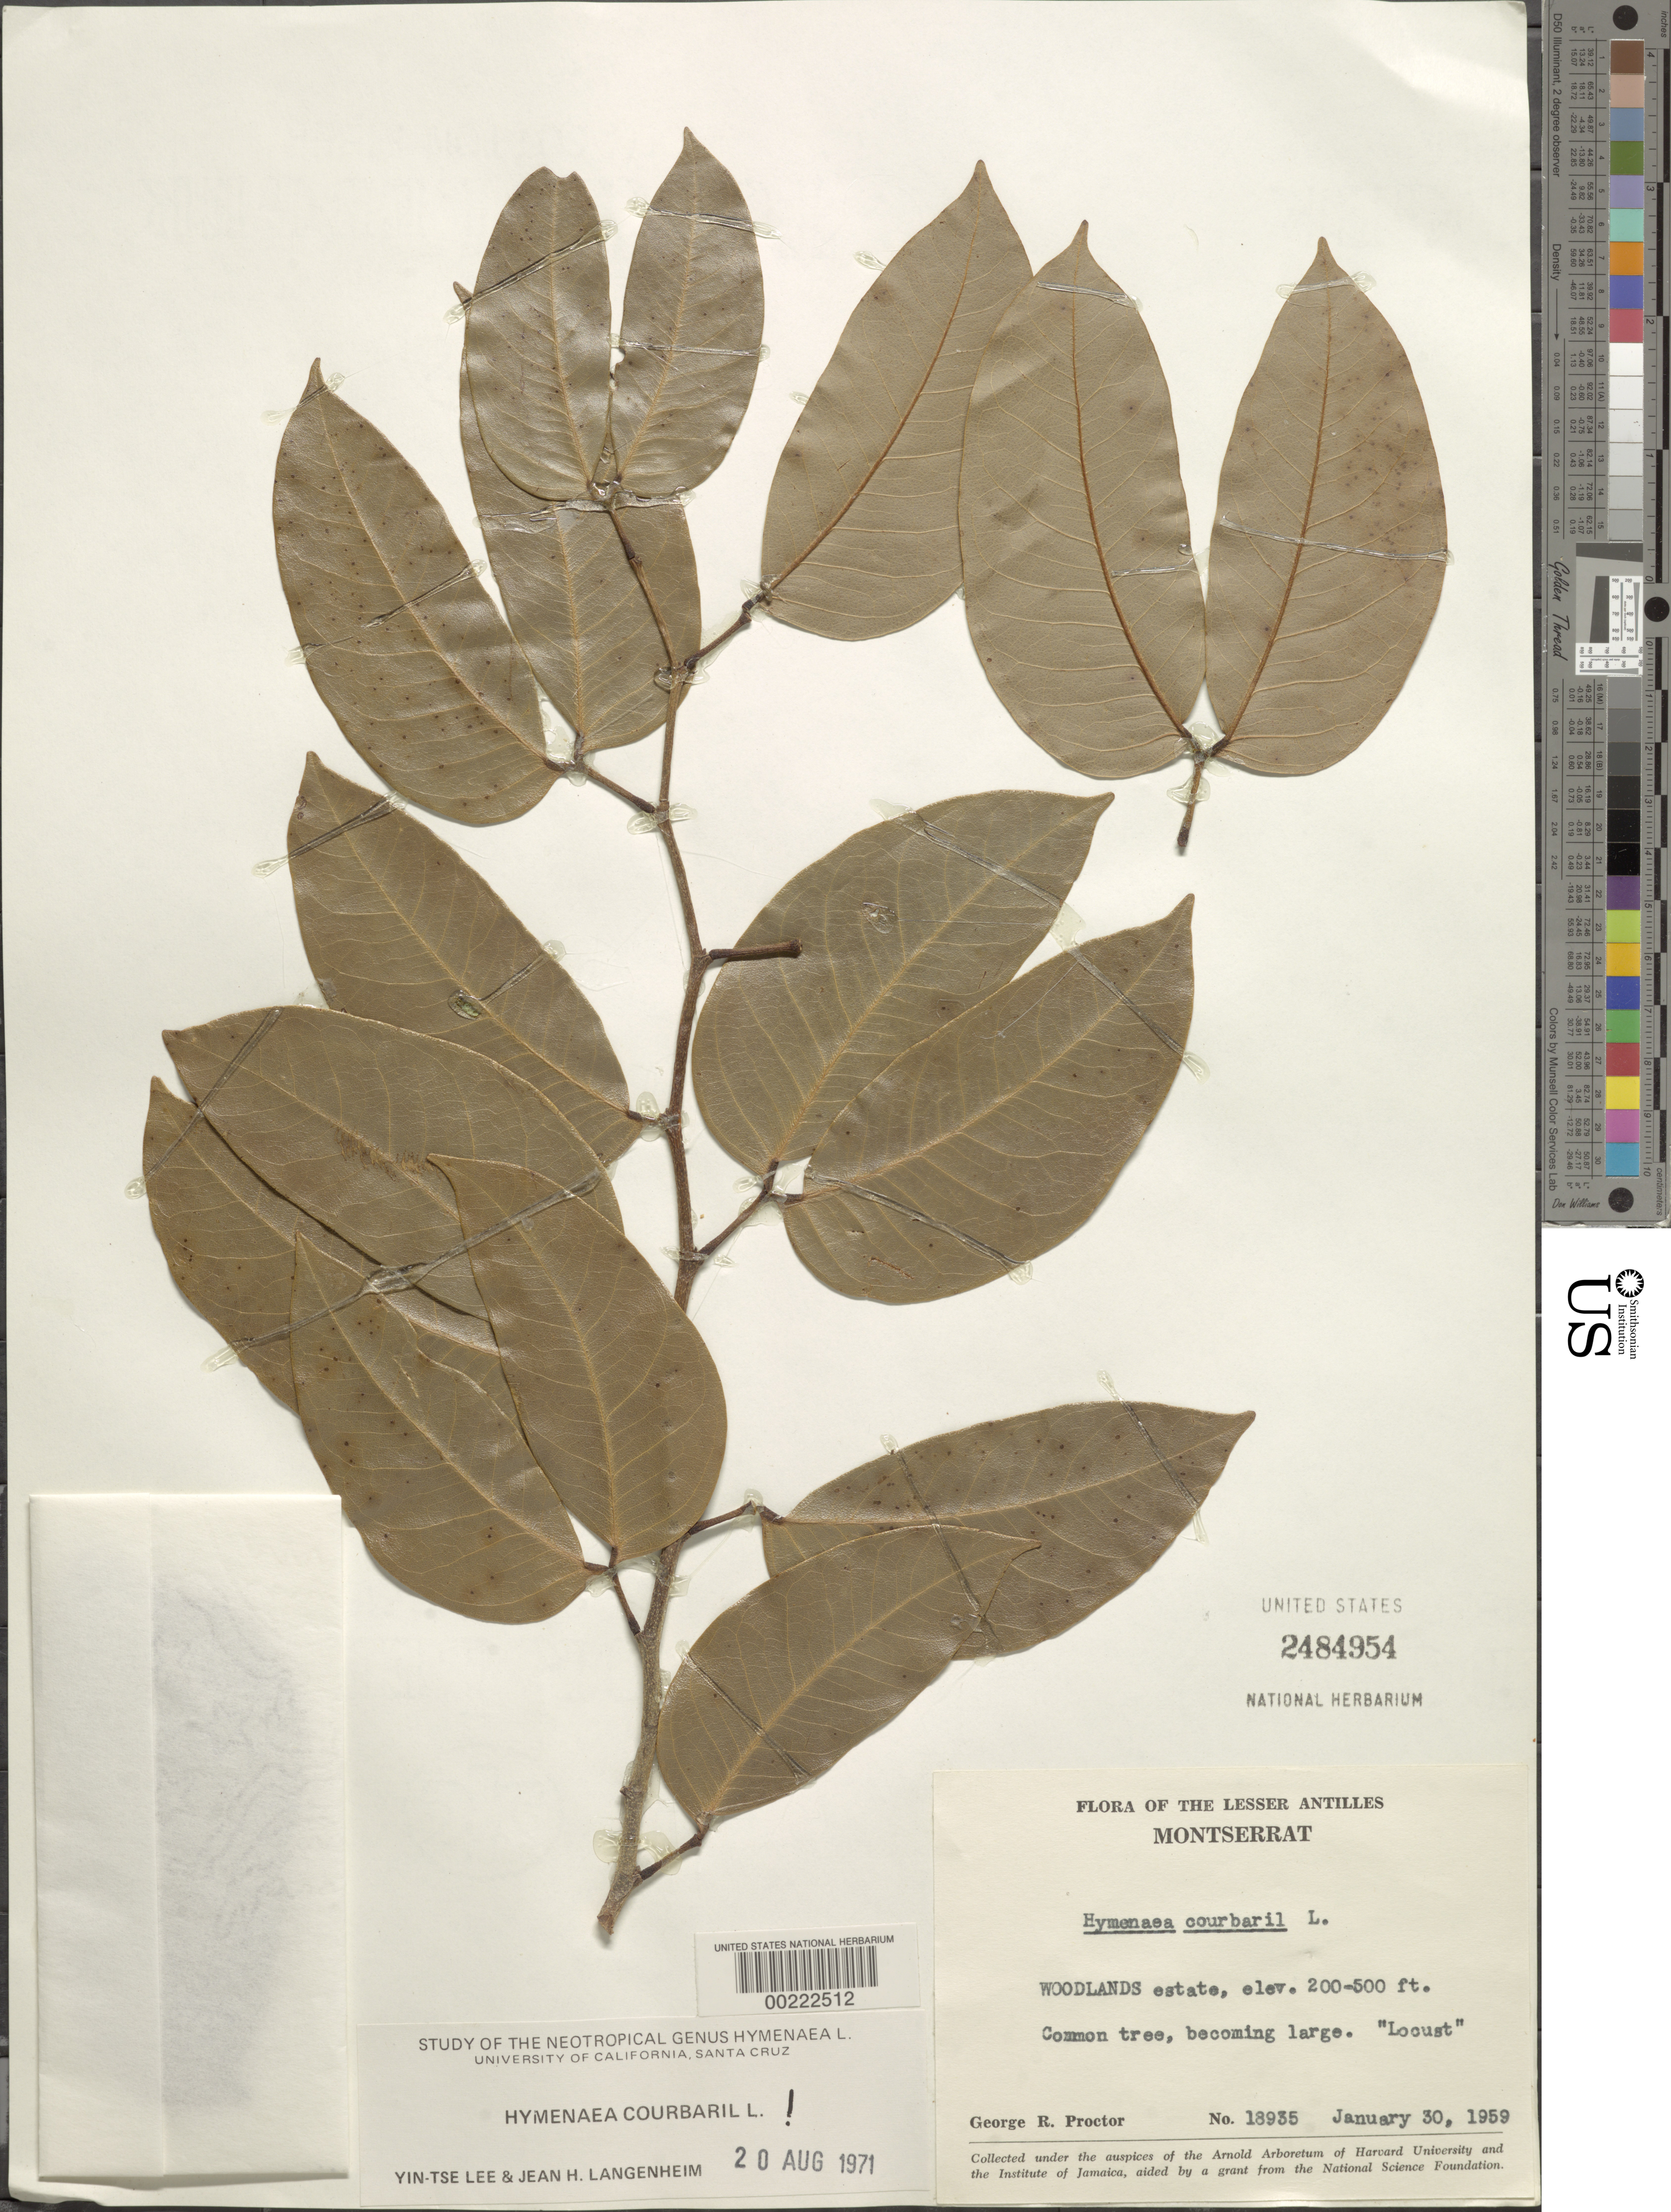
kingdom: Plantae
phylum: Tracheophyta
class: Magnoliopsida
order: Fabales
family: Fabaceae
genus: Hymenaea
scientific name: Hymenaea courbaril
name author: L.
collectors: G. R. Proctor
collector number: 18935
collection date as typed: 30 Jan 1959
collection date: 1959-01-30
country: Montserrat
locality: Woodlands estate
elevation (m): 61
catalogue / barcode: US 2484954